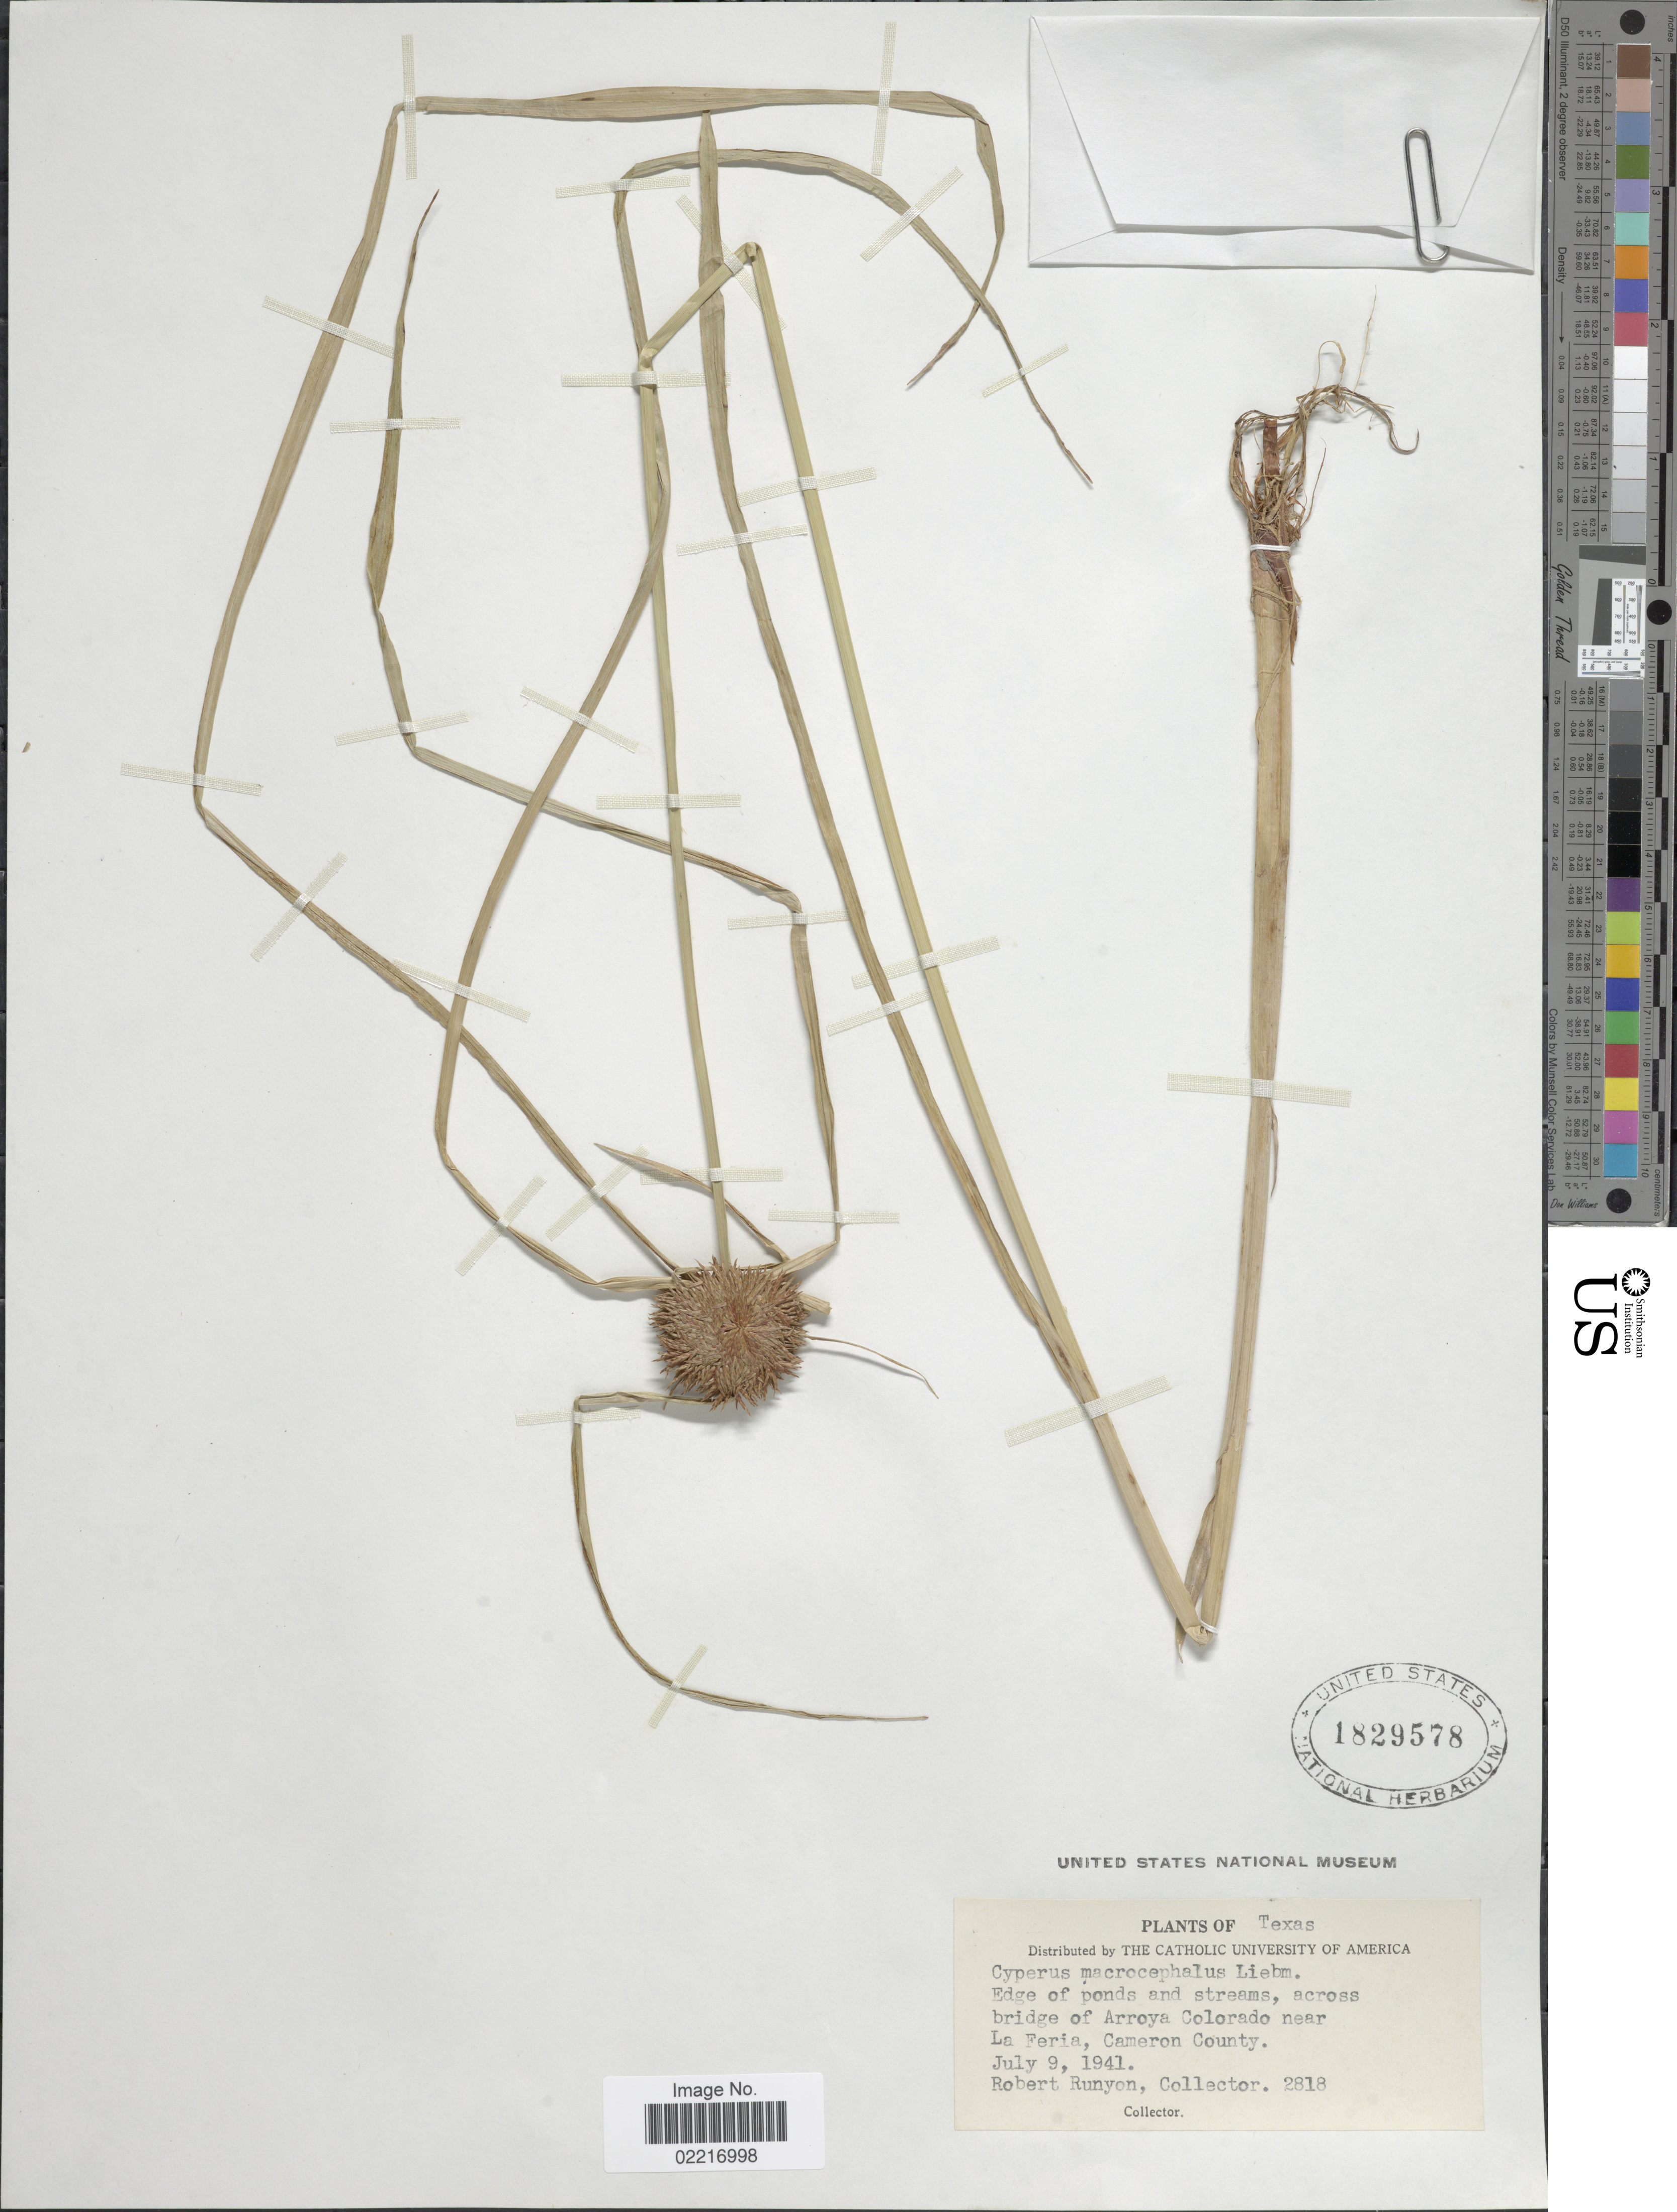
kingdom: Plantae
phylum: Tracheophyta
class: Liliopsida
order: Poales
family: Cyperaceae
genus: Cyperus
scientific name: Cyperus conglobatus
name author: Humb. ex Link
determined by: Strong, Mark T., (BOT), Smithsonian Institution - National Museum of Natural History (UNITED STATES)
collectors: R. Runyon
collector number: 2818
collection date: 1941-07-09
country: United States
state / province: Texas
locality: across bridge of Arroya Colorado near La Feria, Cameron County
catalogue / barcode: US 1829578